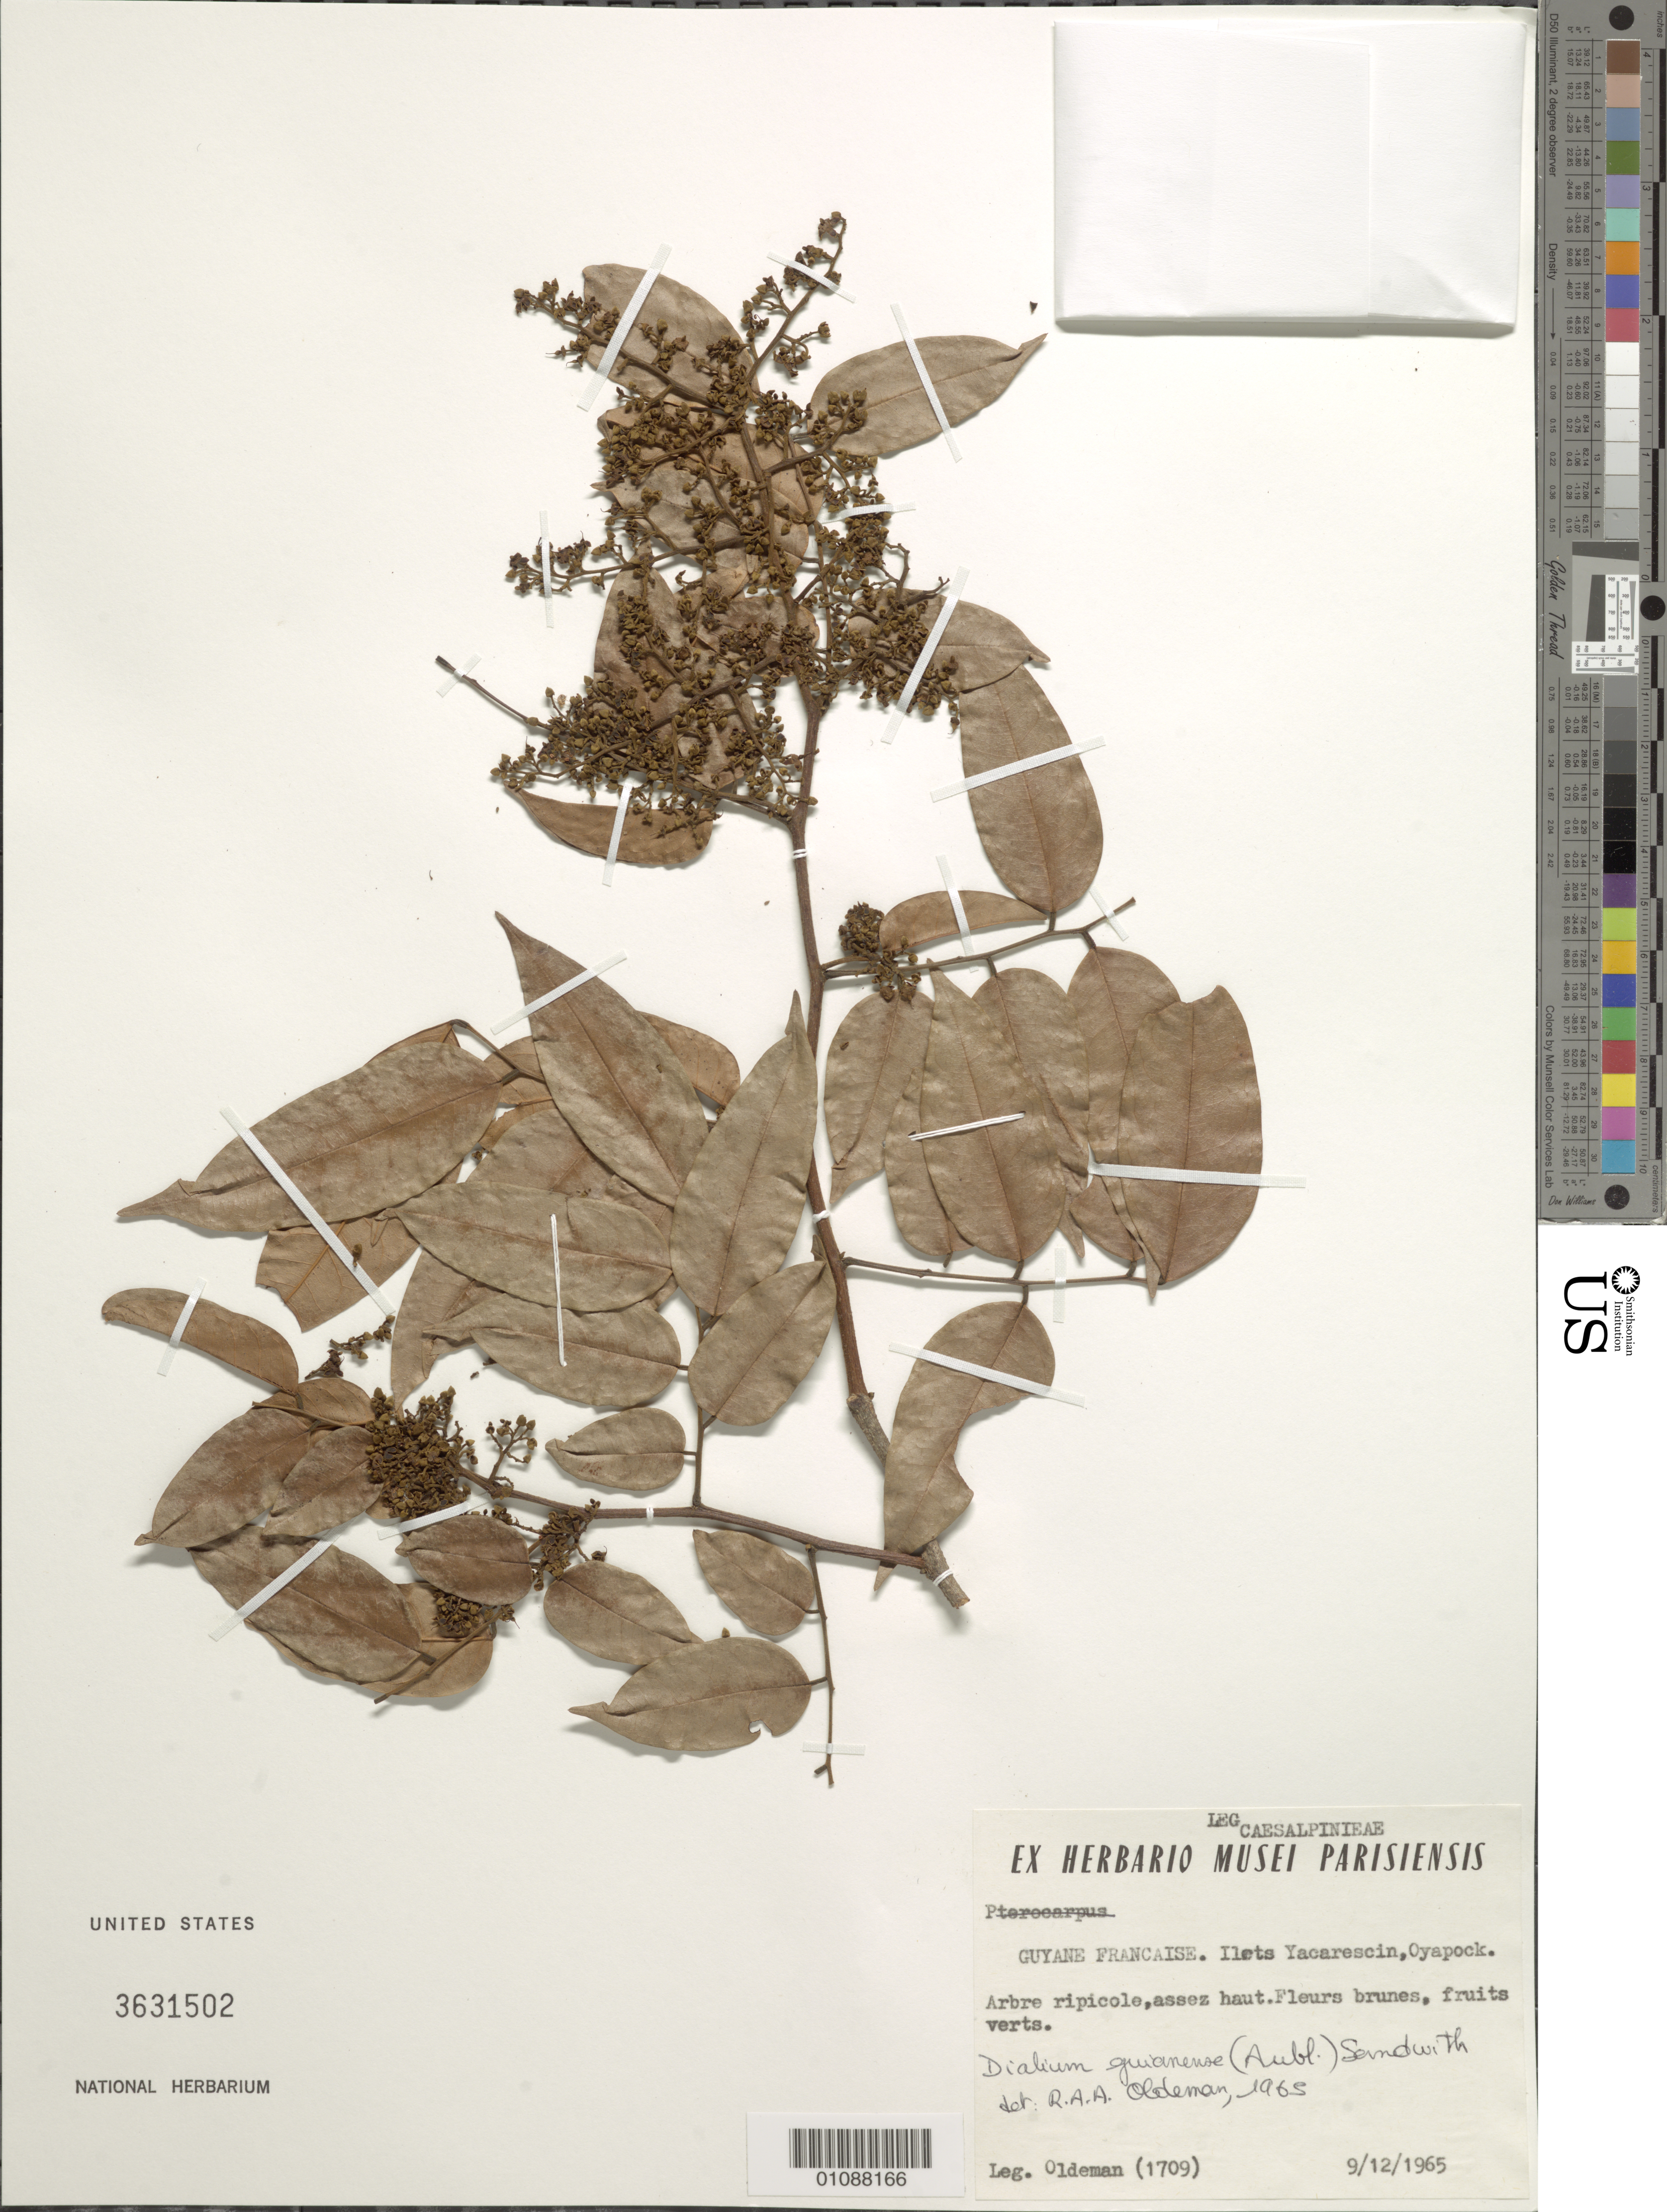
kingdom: Plantae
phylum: Tracheophyta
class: Magnoliopsida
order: Fabales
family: Fabaceae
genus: Dialium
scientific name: Dialium guianense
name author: (Aubl.) Sandwith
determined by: Oldeman, R. A. A.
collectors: R. Oldeman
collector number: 1709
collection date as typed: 9-Dec-65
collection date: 1965-12-09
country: French Guiana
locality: Oyapock, Ilets Yacarescin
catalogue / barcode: US 3631502